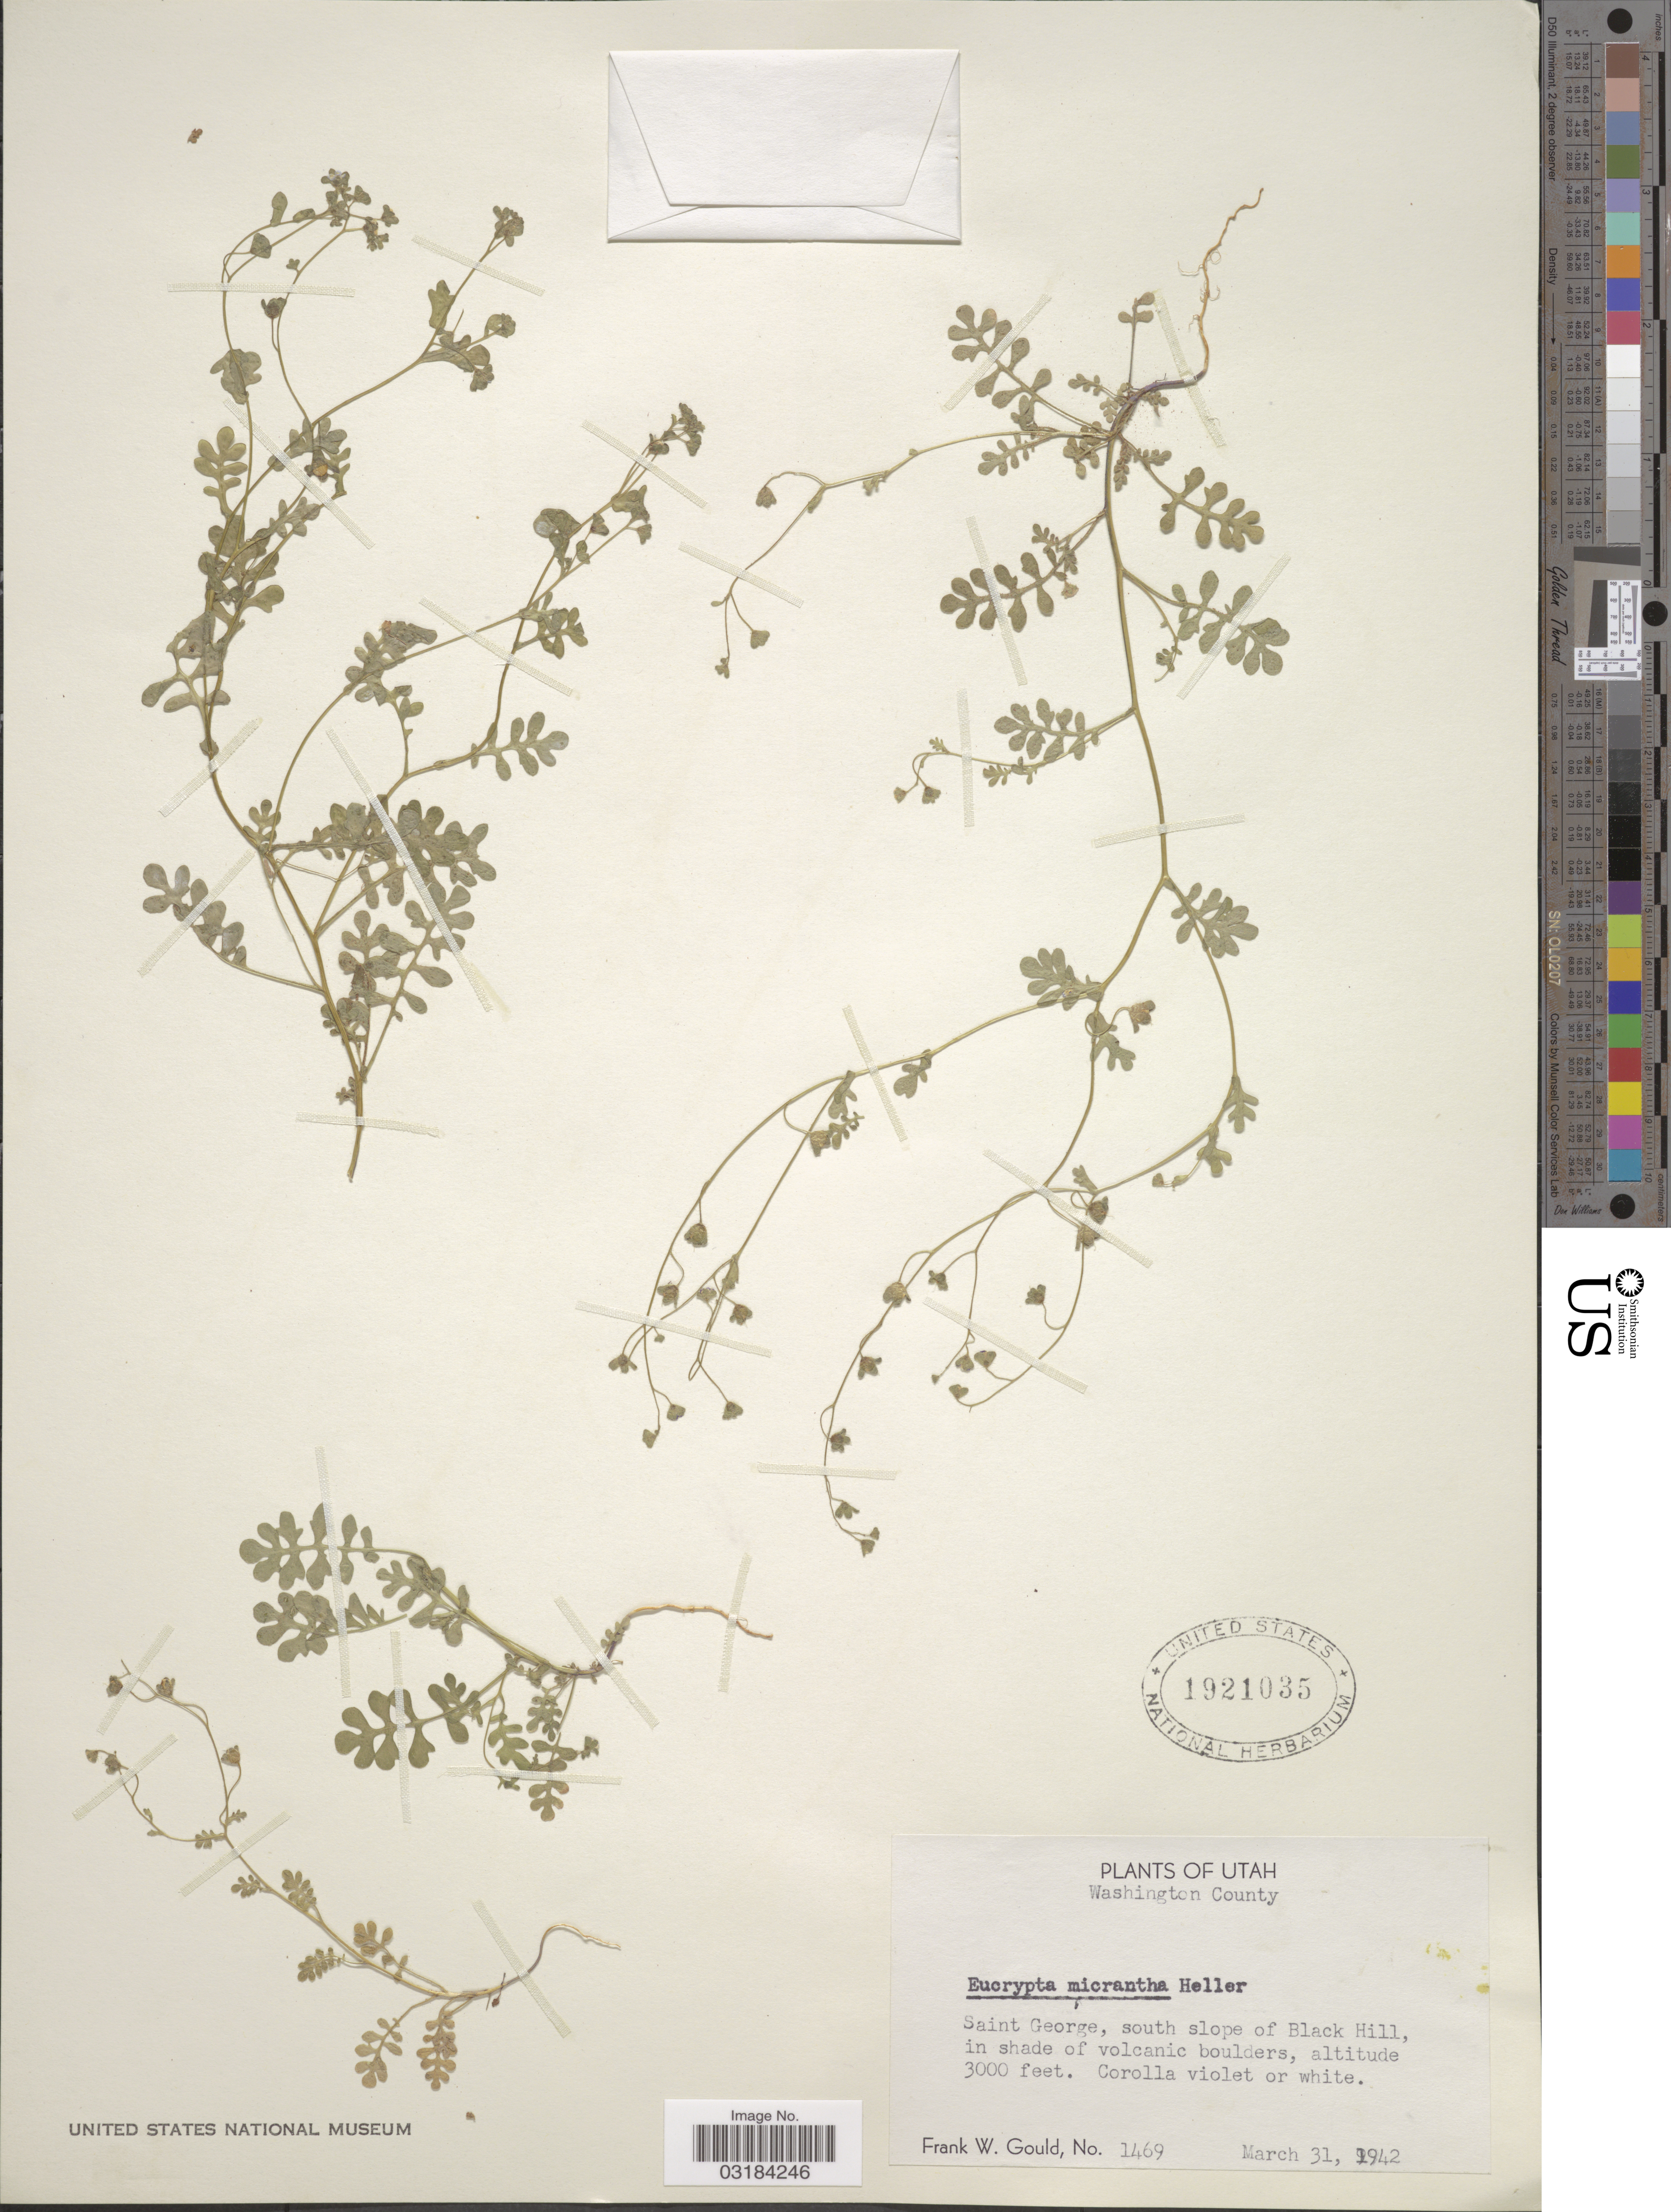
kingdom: Plantae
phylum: Tracheophyta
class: Magnoliopsida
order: Boraginales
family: Hydrophyllaceae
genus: Eucrypta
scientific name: Eucrypta micrantha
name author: (Torr.) A. Heller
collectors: F. W. Gould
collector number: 1469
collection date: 1942-03-31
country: United States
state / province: Utah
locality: Washington County. Saint George, south slope of Black Hill, in shade of volcanic boulders.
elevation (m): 914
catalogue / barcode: US 1921035